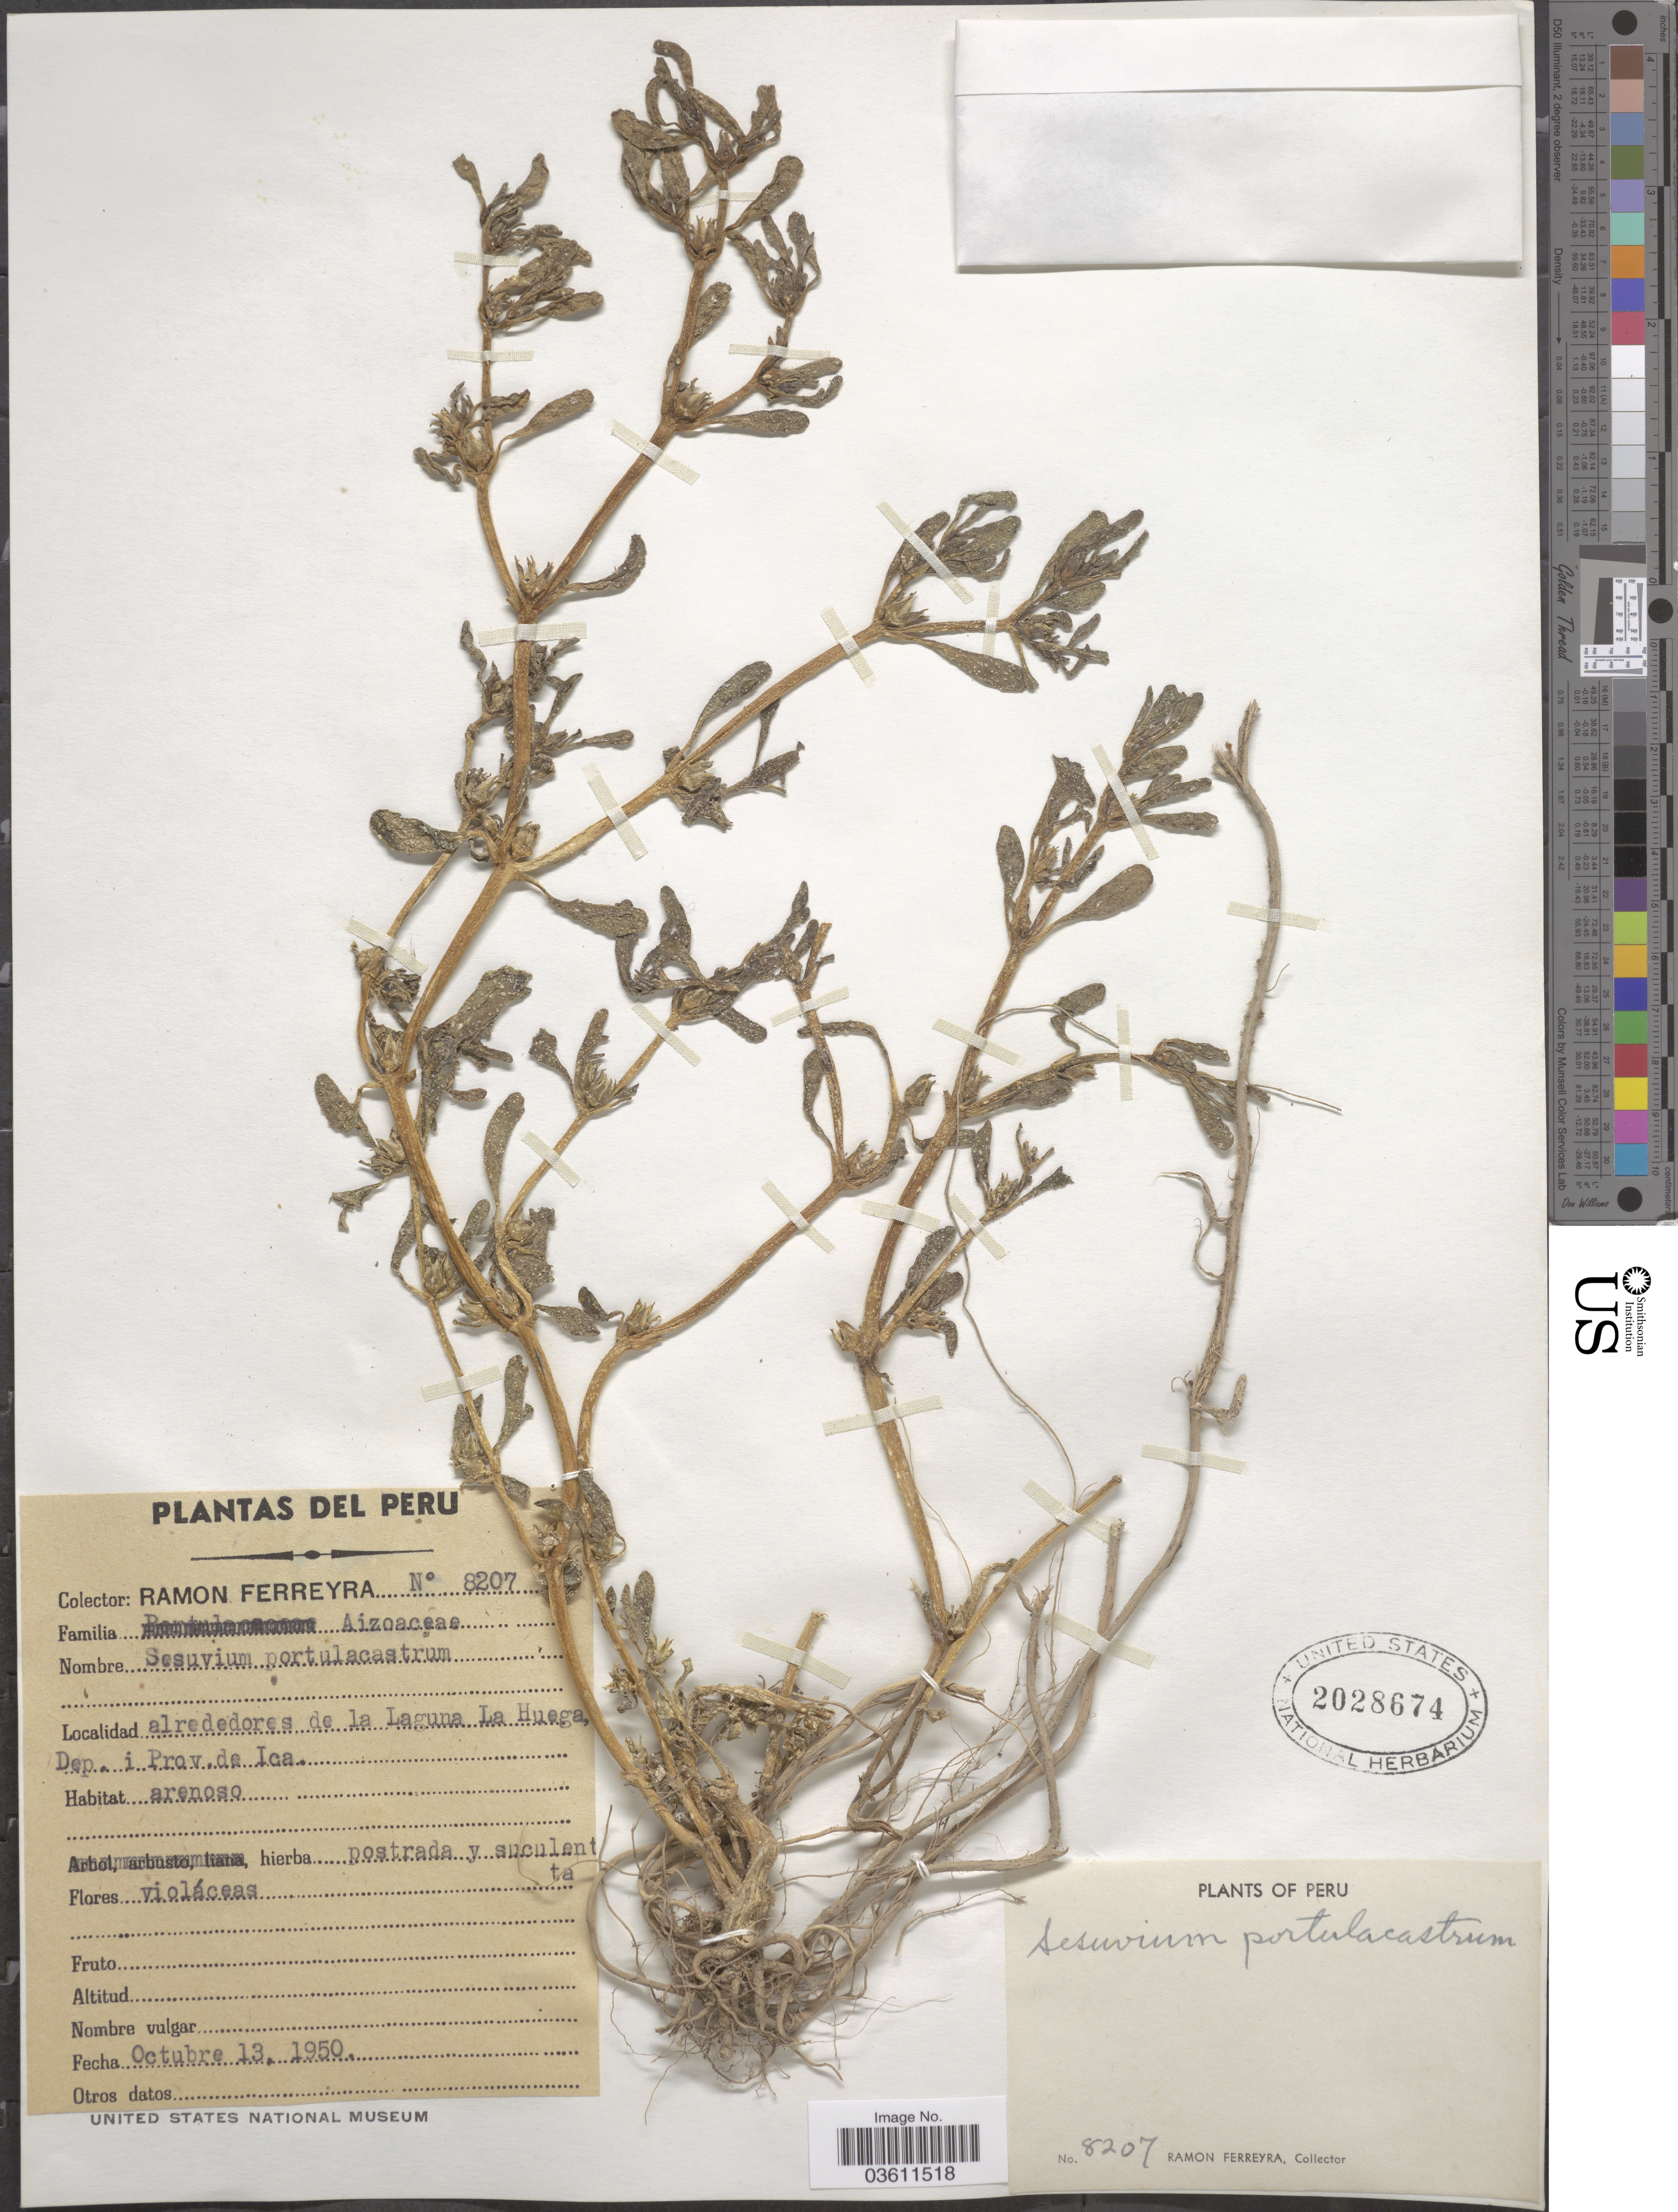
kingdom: Plantae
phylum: Tracheophyta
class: Magnoliopsida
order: Caryophyllales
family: Aizoaceae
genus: Sesuvium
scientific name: Sesuvium parviflorum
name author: DC.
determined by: Strong, Mark T., (BOT), Smithsonian Institution - National Museum of Natural History (UNITED STATES)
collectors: R. A. Ferreyra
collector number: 8207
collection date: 1950-10-13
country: Peru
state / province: Ica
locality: Alrededores de la Laguna La Huega, Dep. i Prov. de Ica.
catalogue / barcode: US 2028674